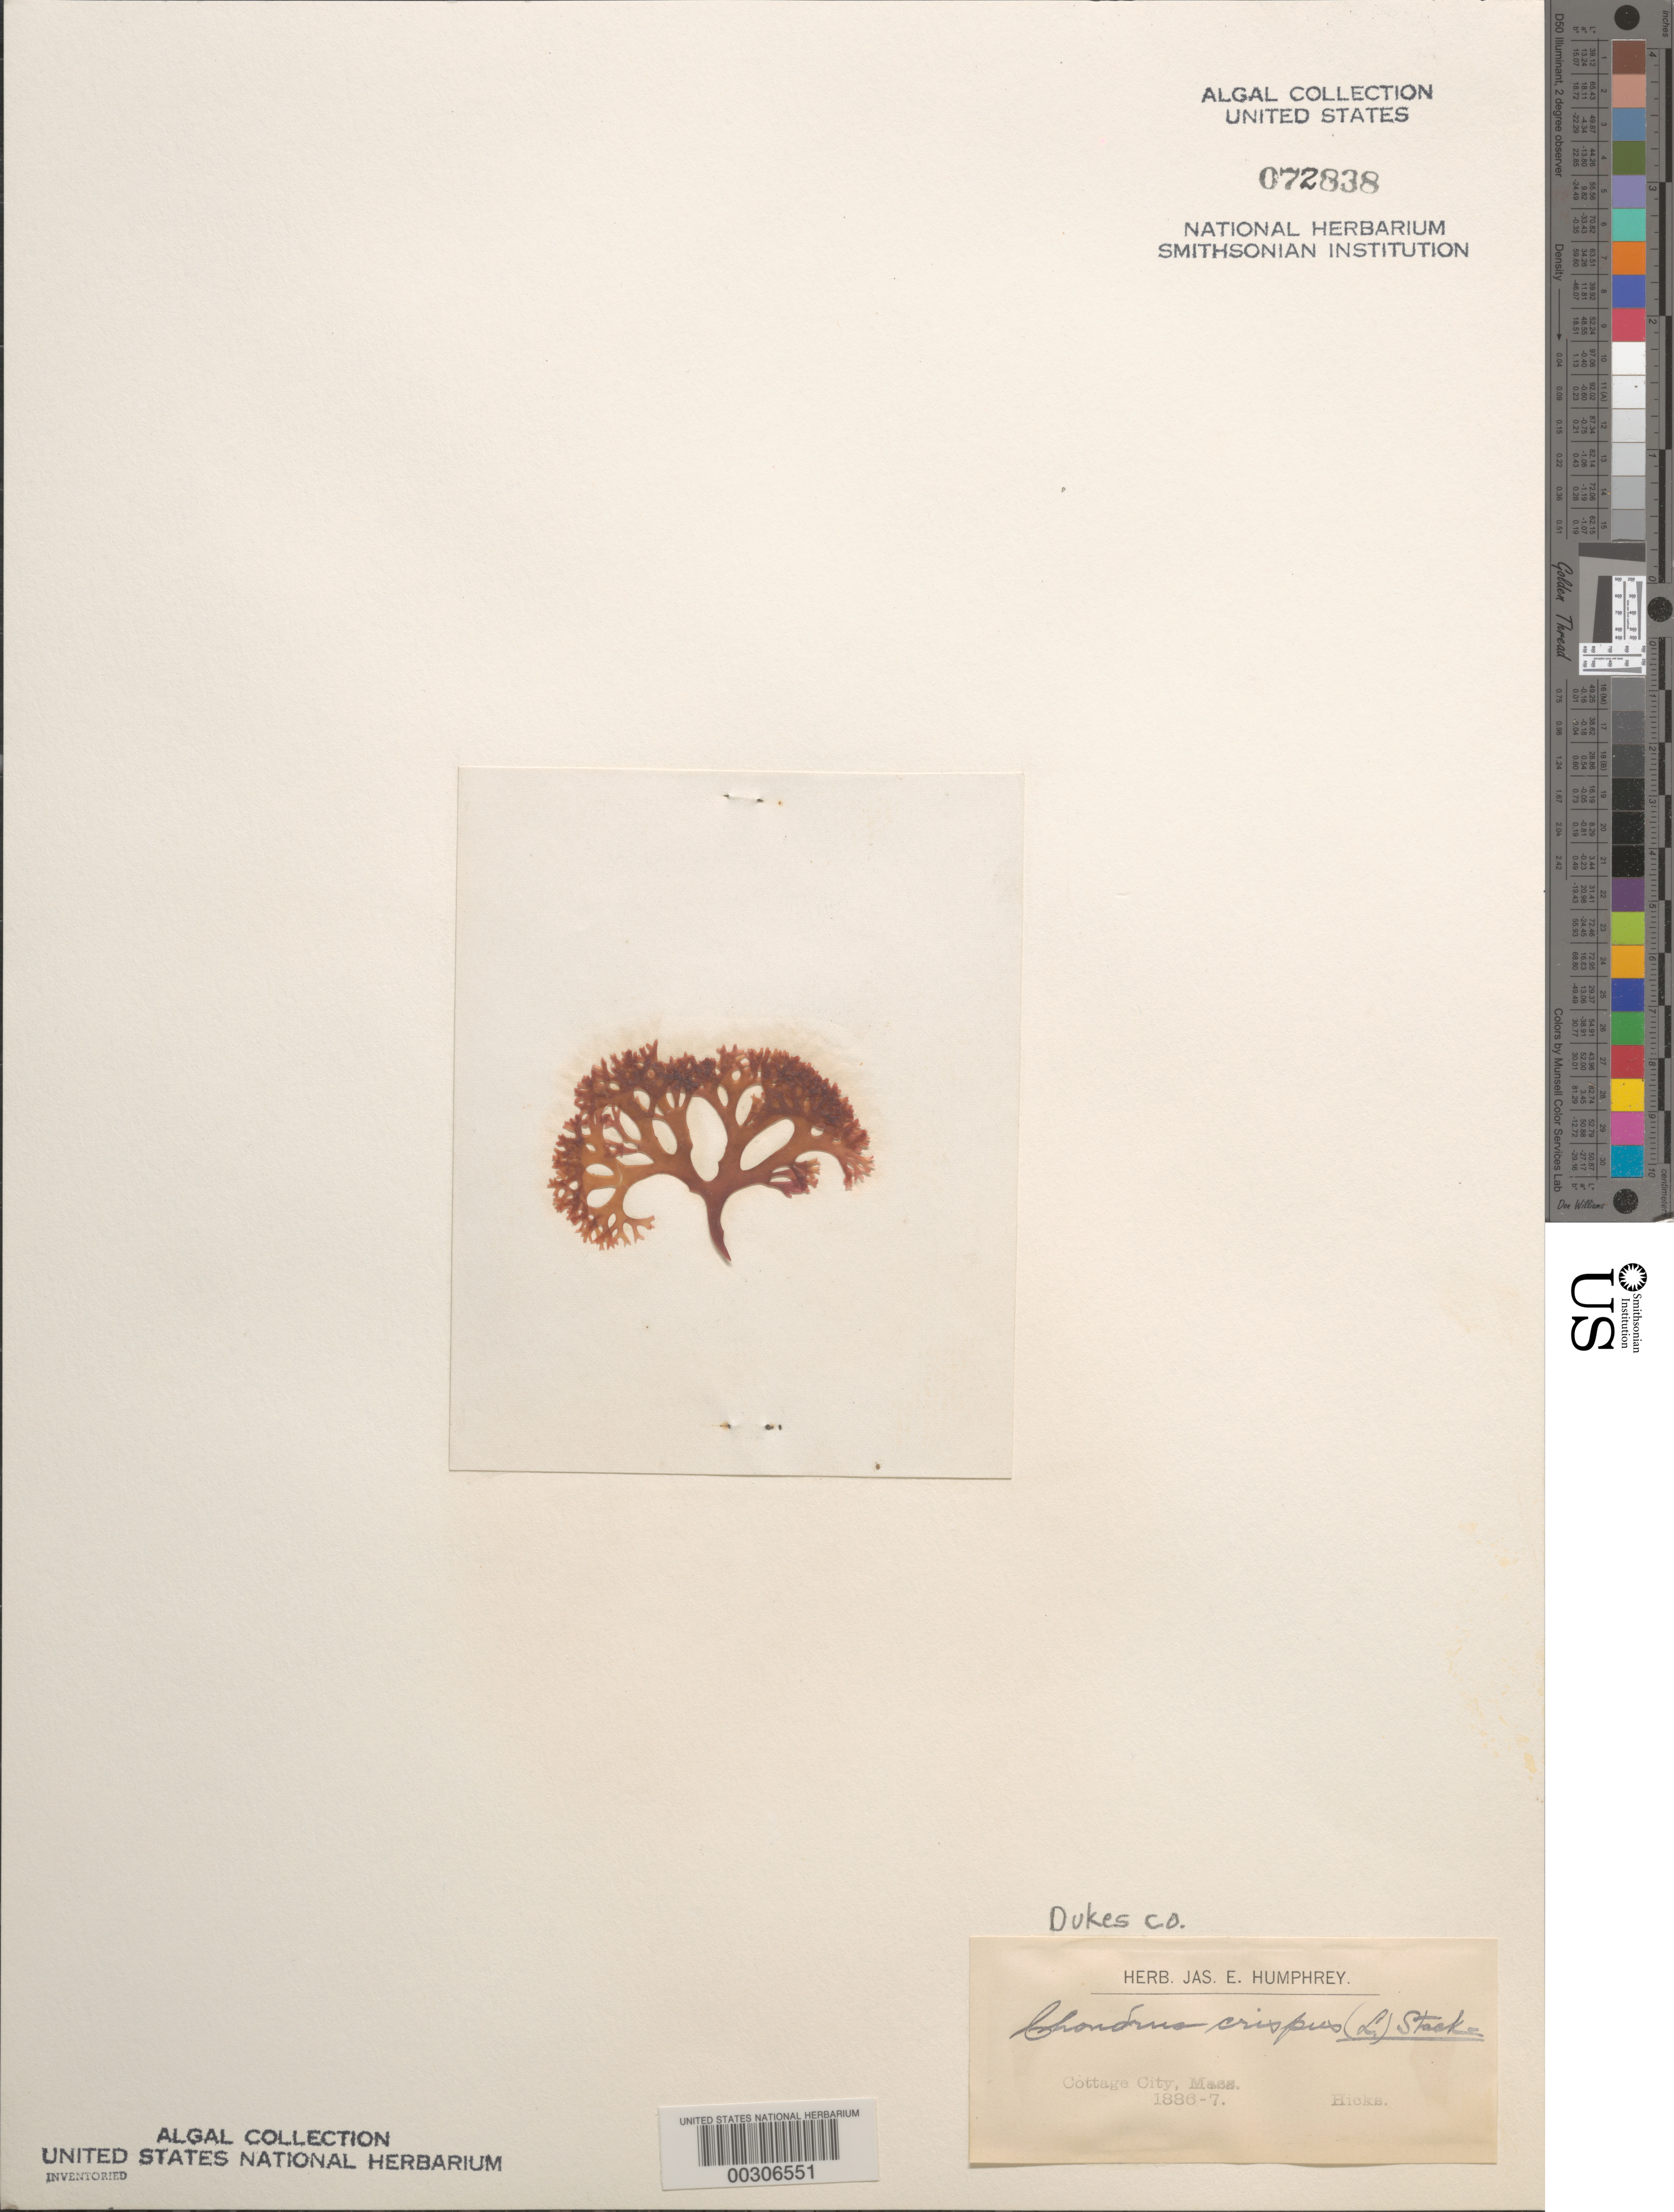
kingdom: Plantae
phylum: Rhodophyta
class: Florideophyceae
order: Gigartinales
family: Gigartinaceae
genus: Chondrus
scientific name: Chondrus crispus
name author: Stackh.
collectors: -. Hicks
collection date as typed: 1886 or -- --- 1887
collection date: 1886 or 1887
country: United States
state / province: Massachusetts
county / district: Dukes County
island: Martha's Vineyard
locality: Cottage City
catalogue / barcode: US 72838